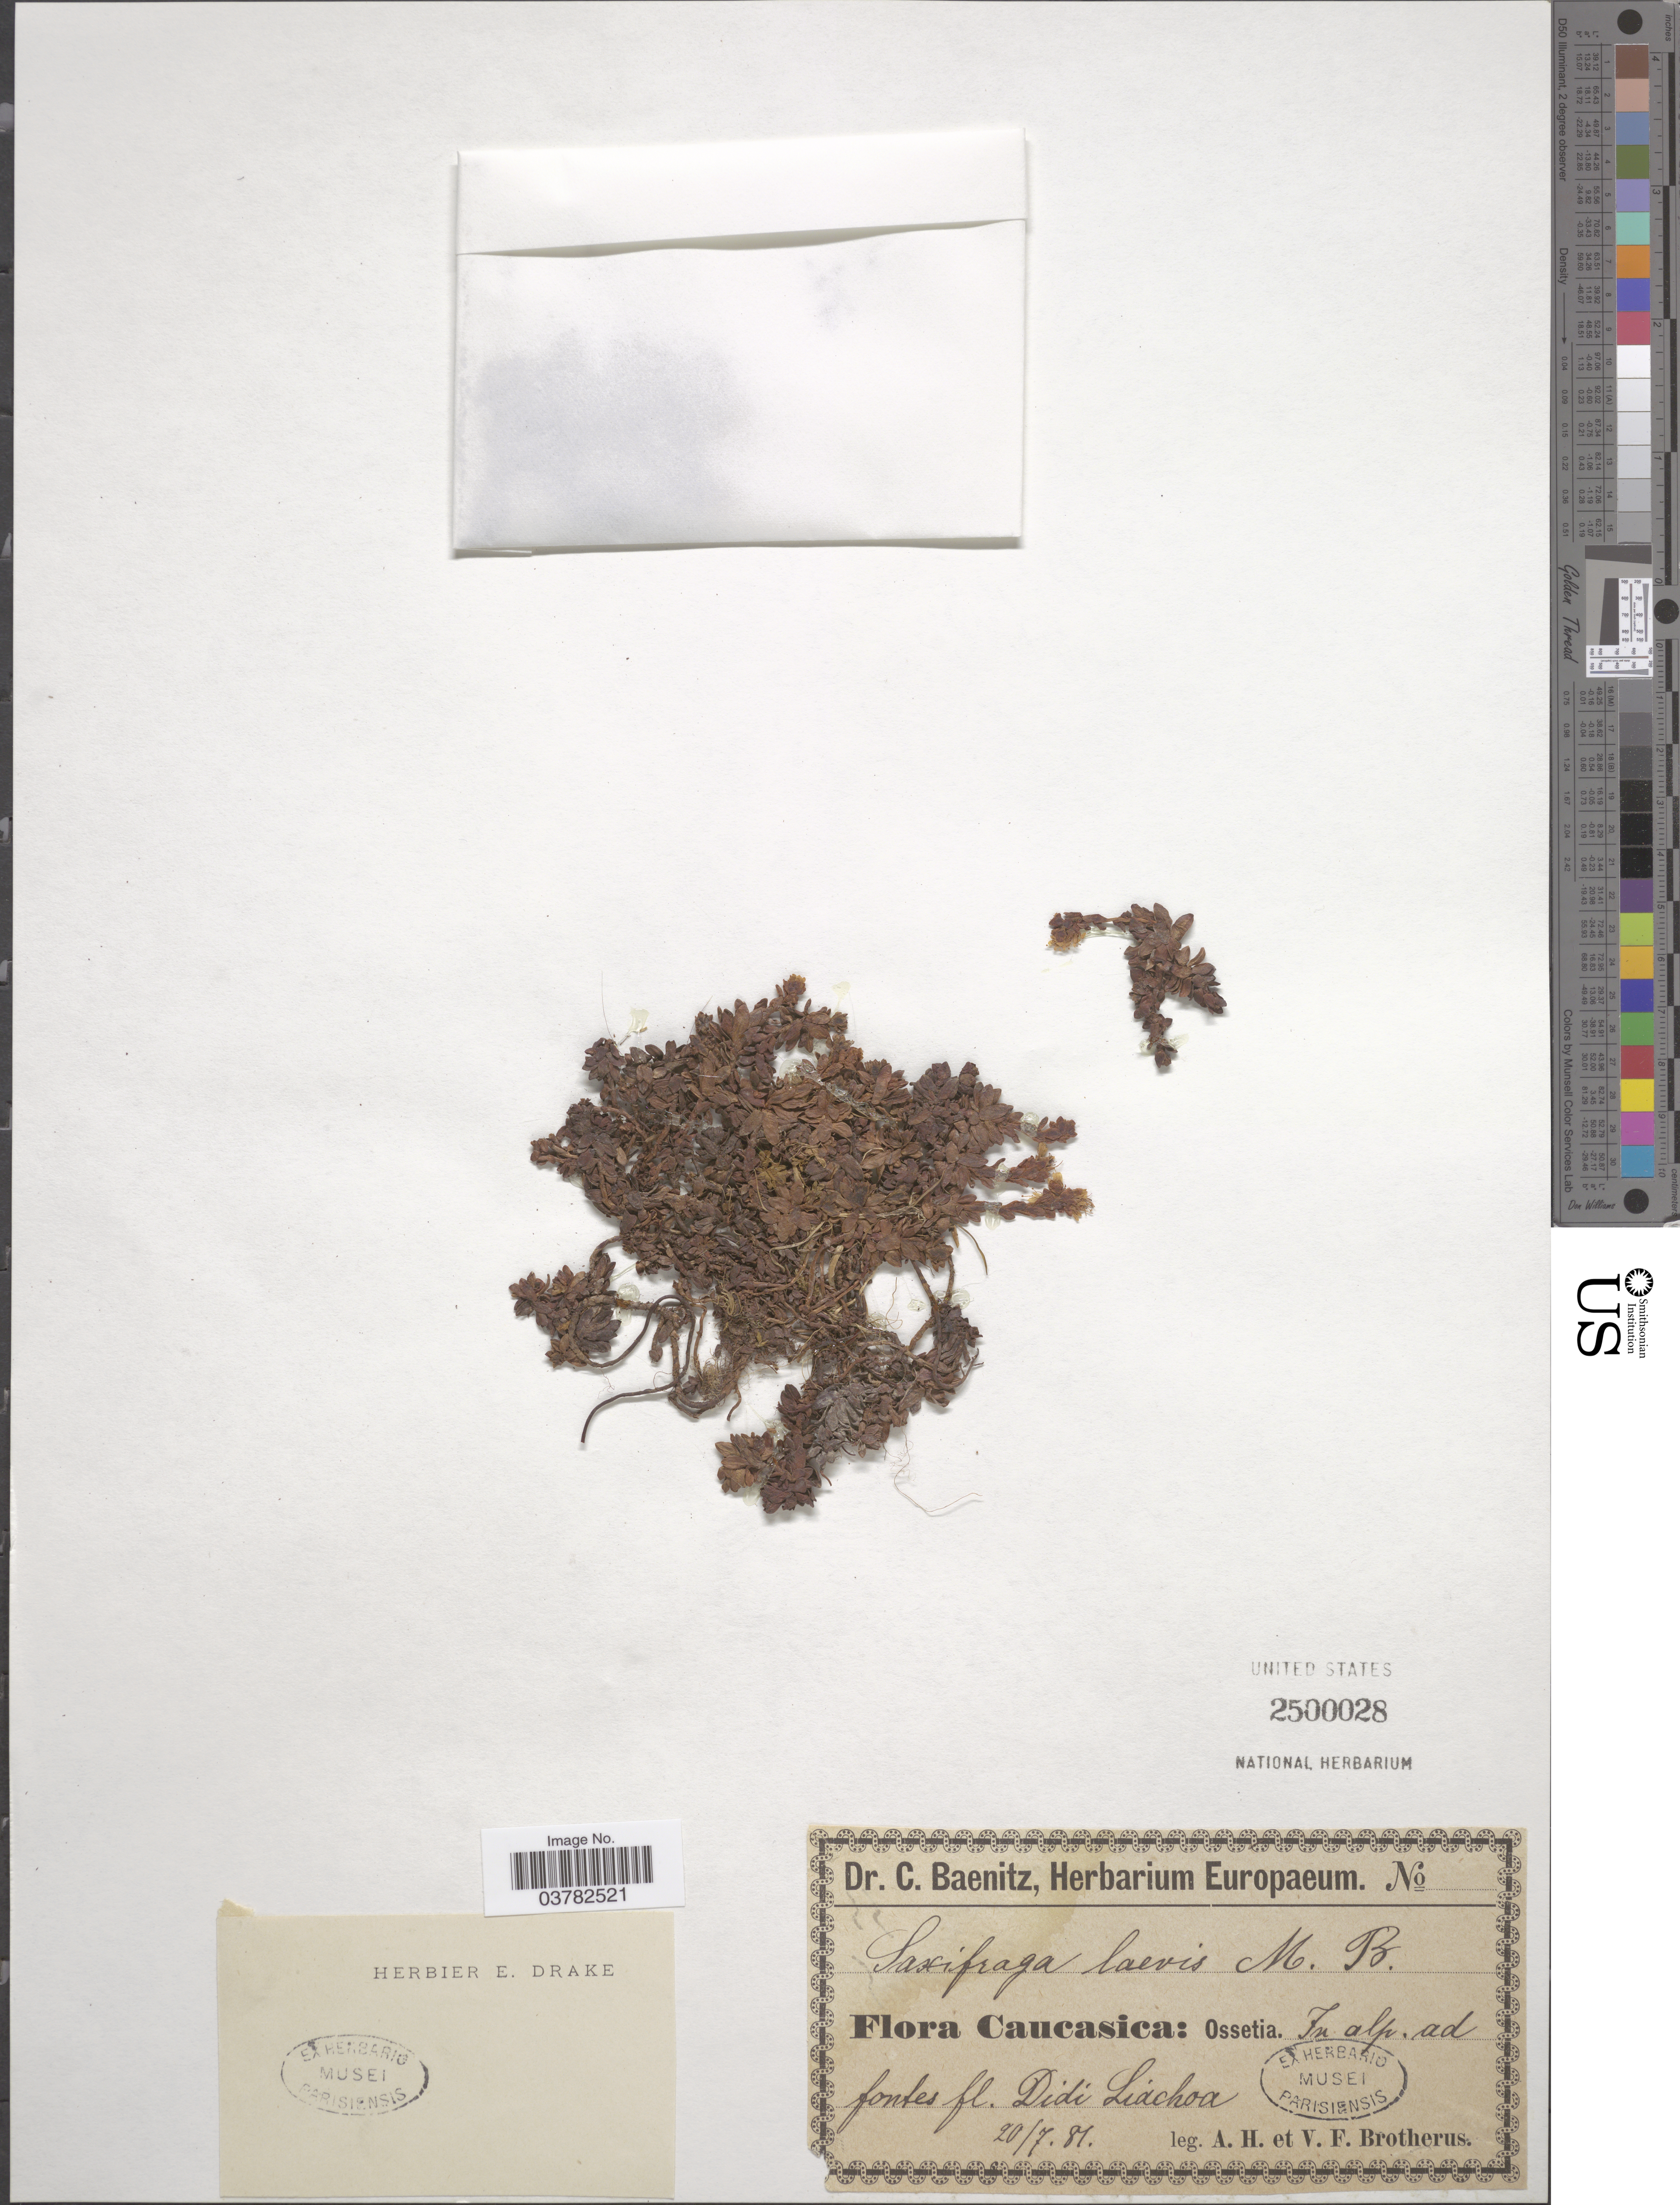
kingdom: Plantae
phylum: Tracheophyta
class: Magnoliopsida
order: Saxifragales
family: Saxifragaceae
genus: Saxifraga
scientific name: Saxifraga laevis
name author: M. Bieb.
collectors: A. Brotherus & V. F. Brotherus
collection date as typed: Transcribed d/m/y: 20/7/81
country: Georgia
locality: Caucasica: Ossetia. In alp. ad fontes fl. Didi Liachva.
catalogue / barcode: US 2500028